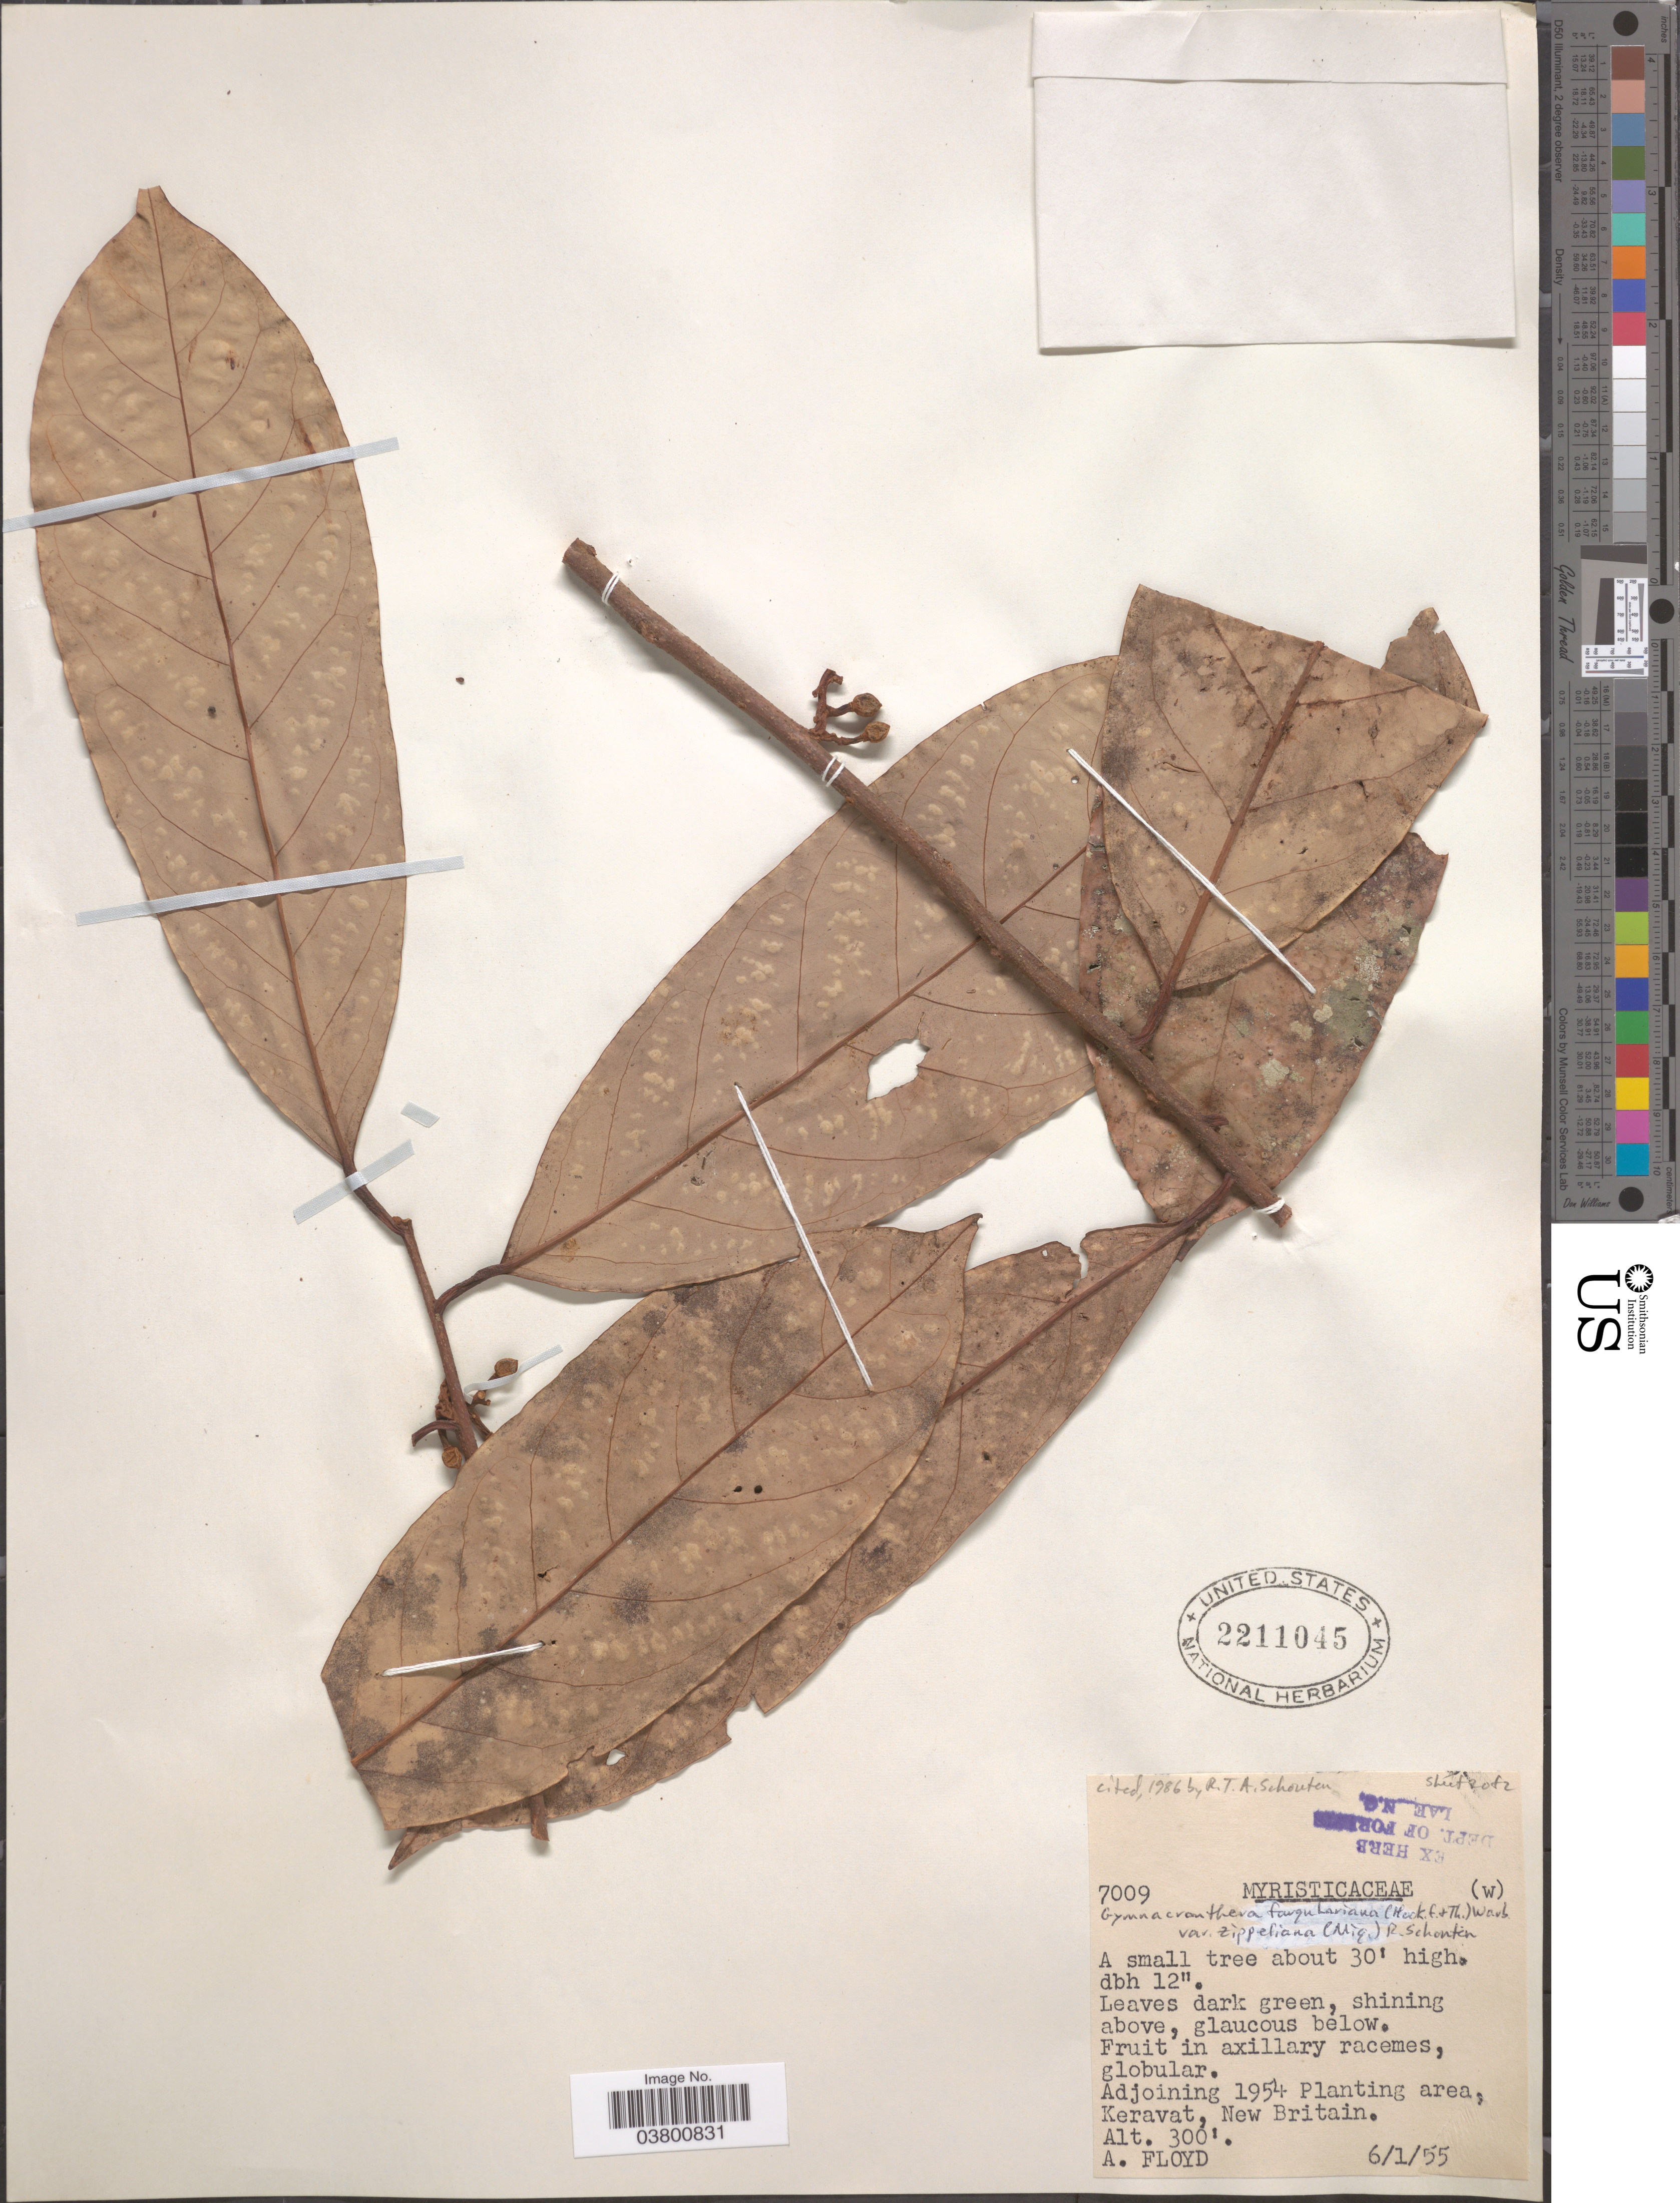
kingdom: Plantae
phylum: Tracheophyta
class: Magnoliopsida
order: Magnoliales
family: Myristicaceae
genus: Gymnacranthera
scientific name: Gymnacranthera farquhariana var. zippeliana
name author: (Miq.) R.T.A. Schouten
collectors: A. Floyd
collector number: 7009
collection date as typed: Transcribed d/m/y: 6/1/55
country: Papua New Guinea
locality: Adjoining 1954 Planting area, Keravat, New Britain.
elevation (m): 91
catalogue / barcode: US 2211045